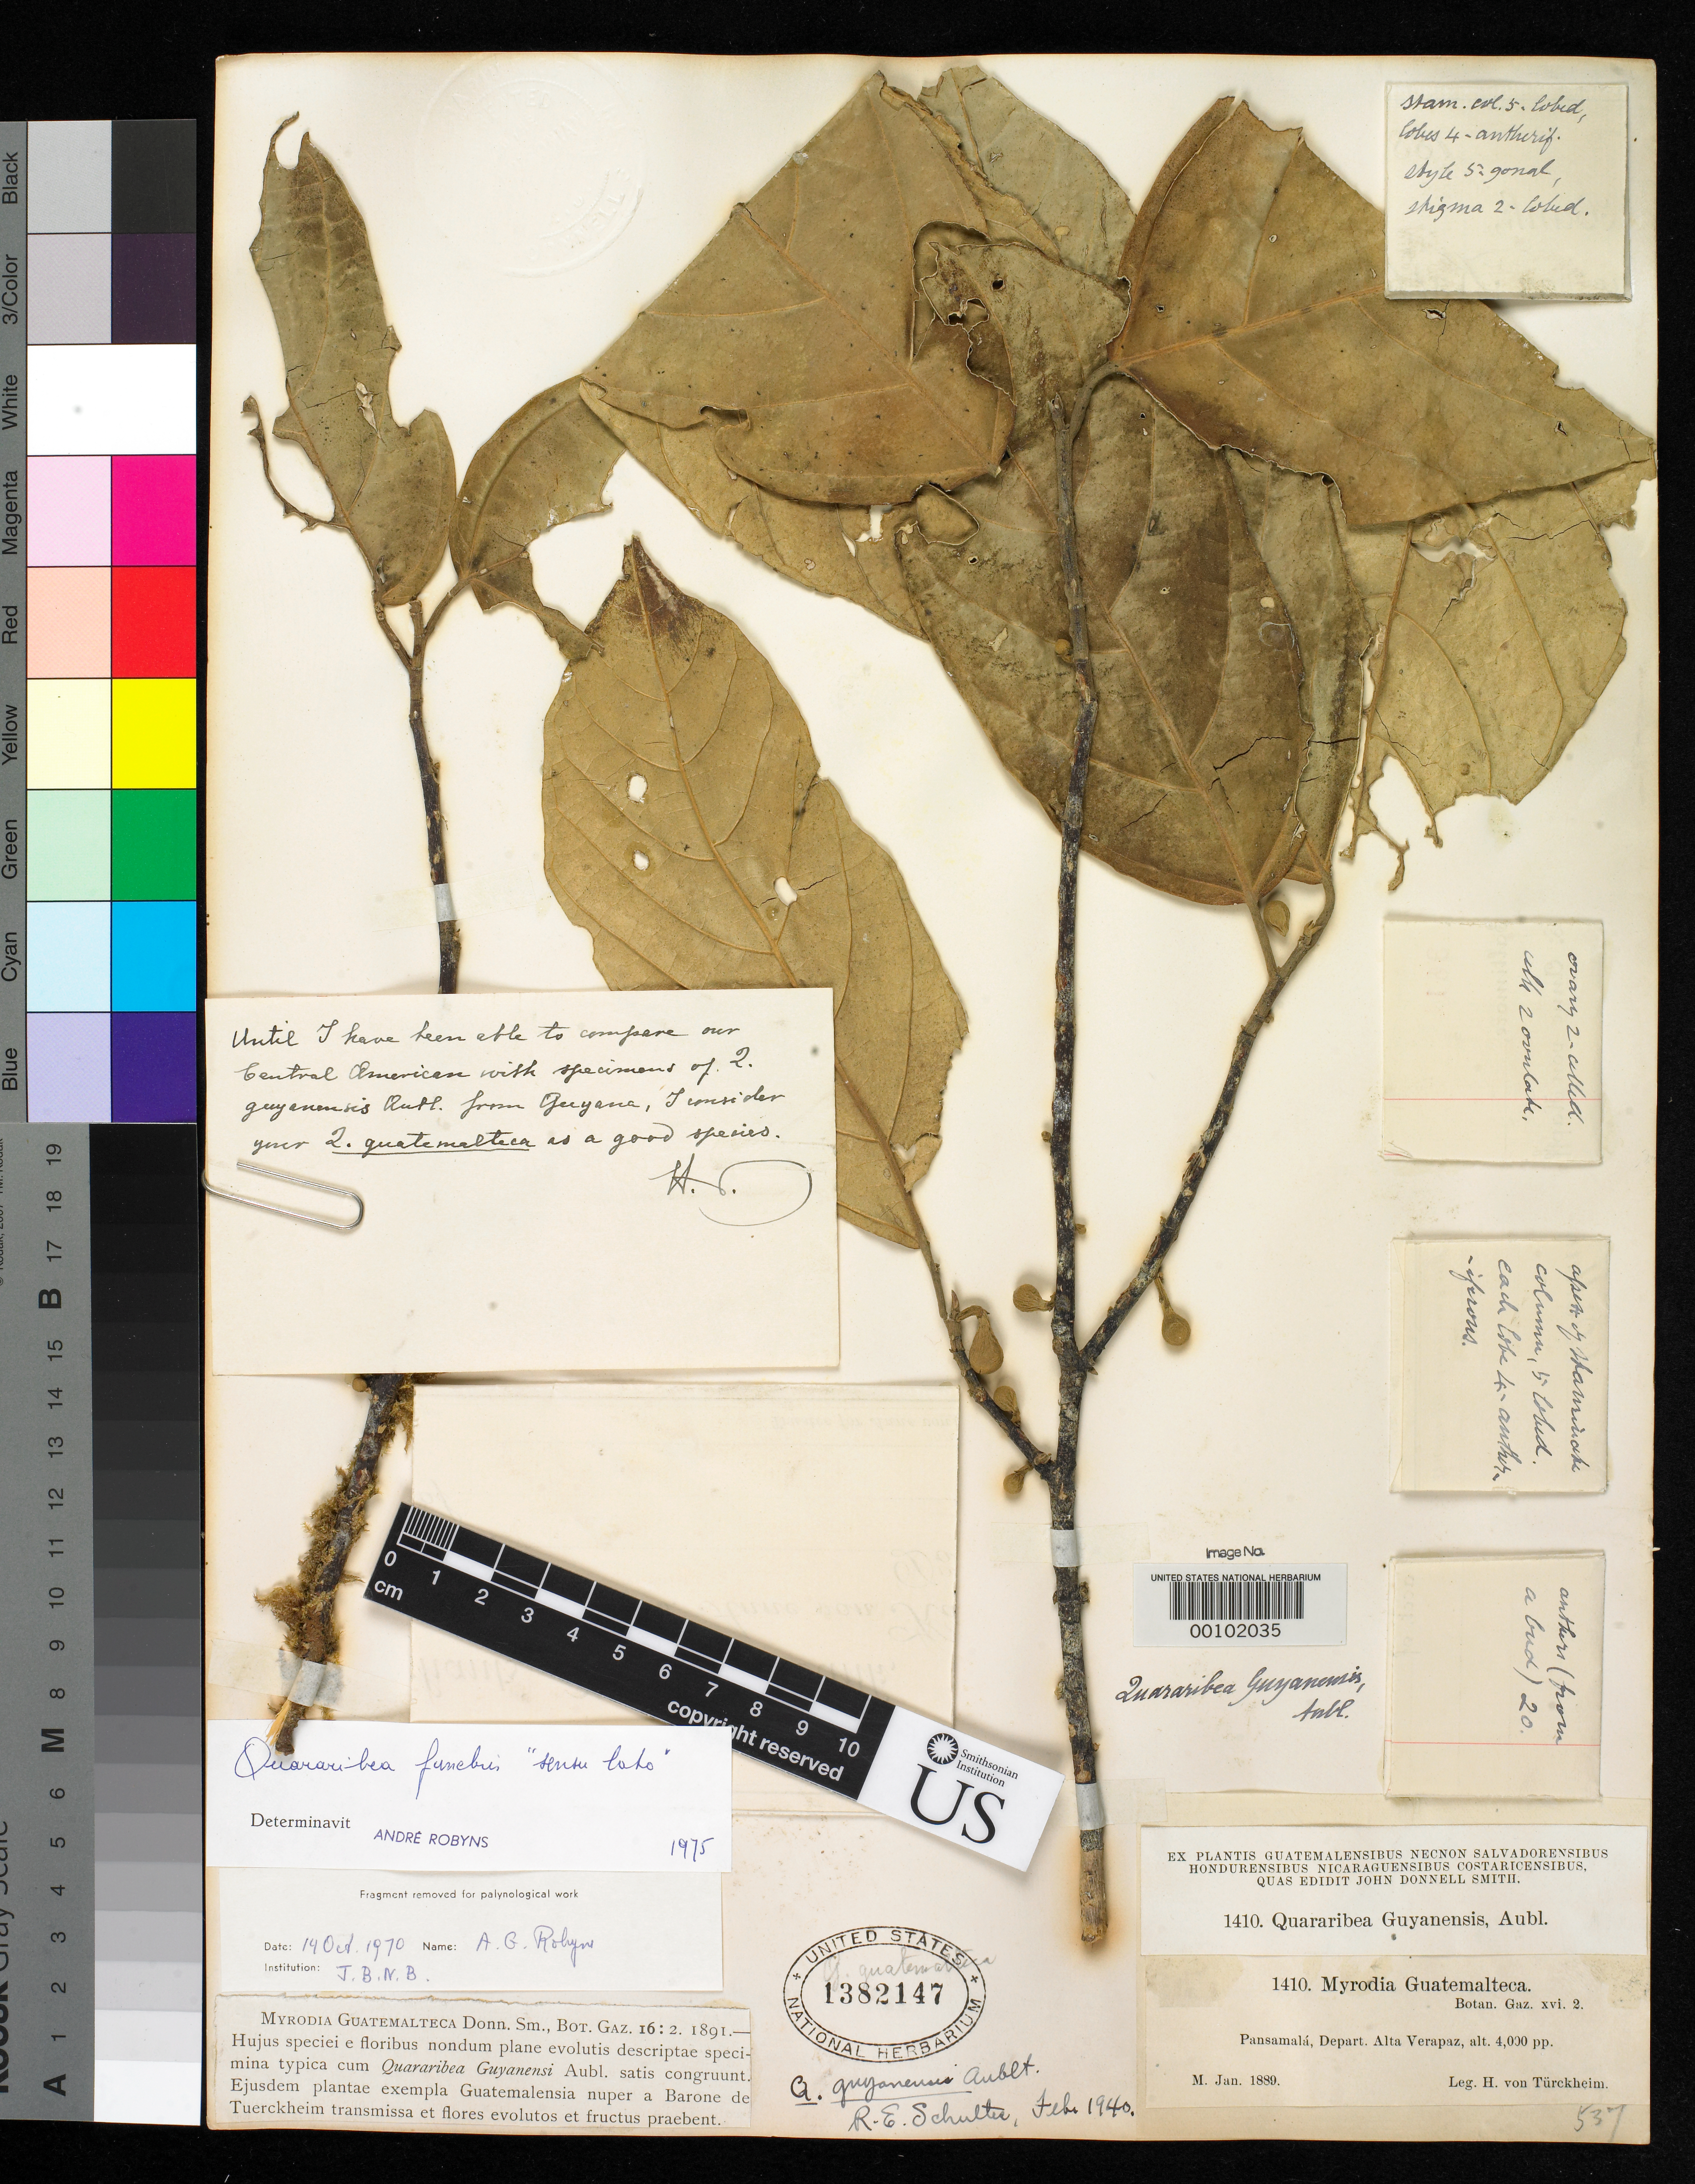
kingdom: Plantae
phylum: Tracheophyta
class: Magnoliopsida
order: Malvales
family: Malvaceae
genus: Myrodia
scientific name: Myrodia guatemalteca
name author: Donn. Sm.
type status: Syntype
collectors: H. von Türckheim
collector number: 1410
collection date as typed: Jan 1889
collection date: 1889-01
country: Guatemala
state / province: Alta Verapaz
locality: Pansamalá.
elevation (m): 1219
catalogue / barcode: US 1382147